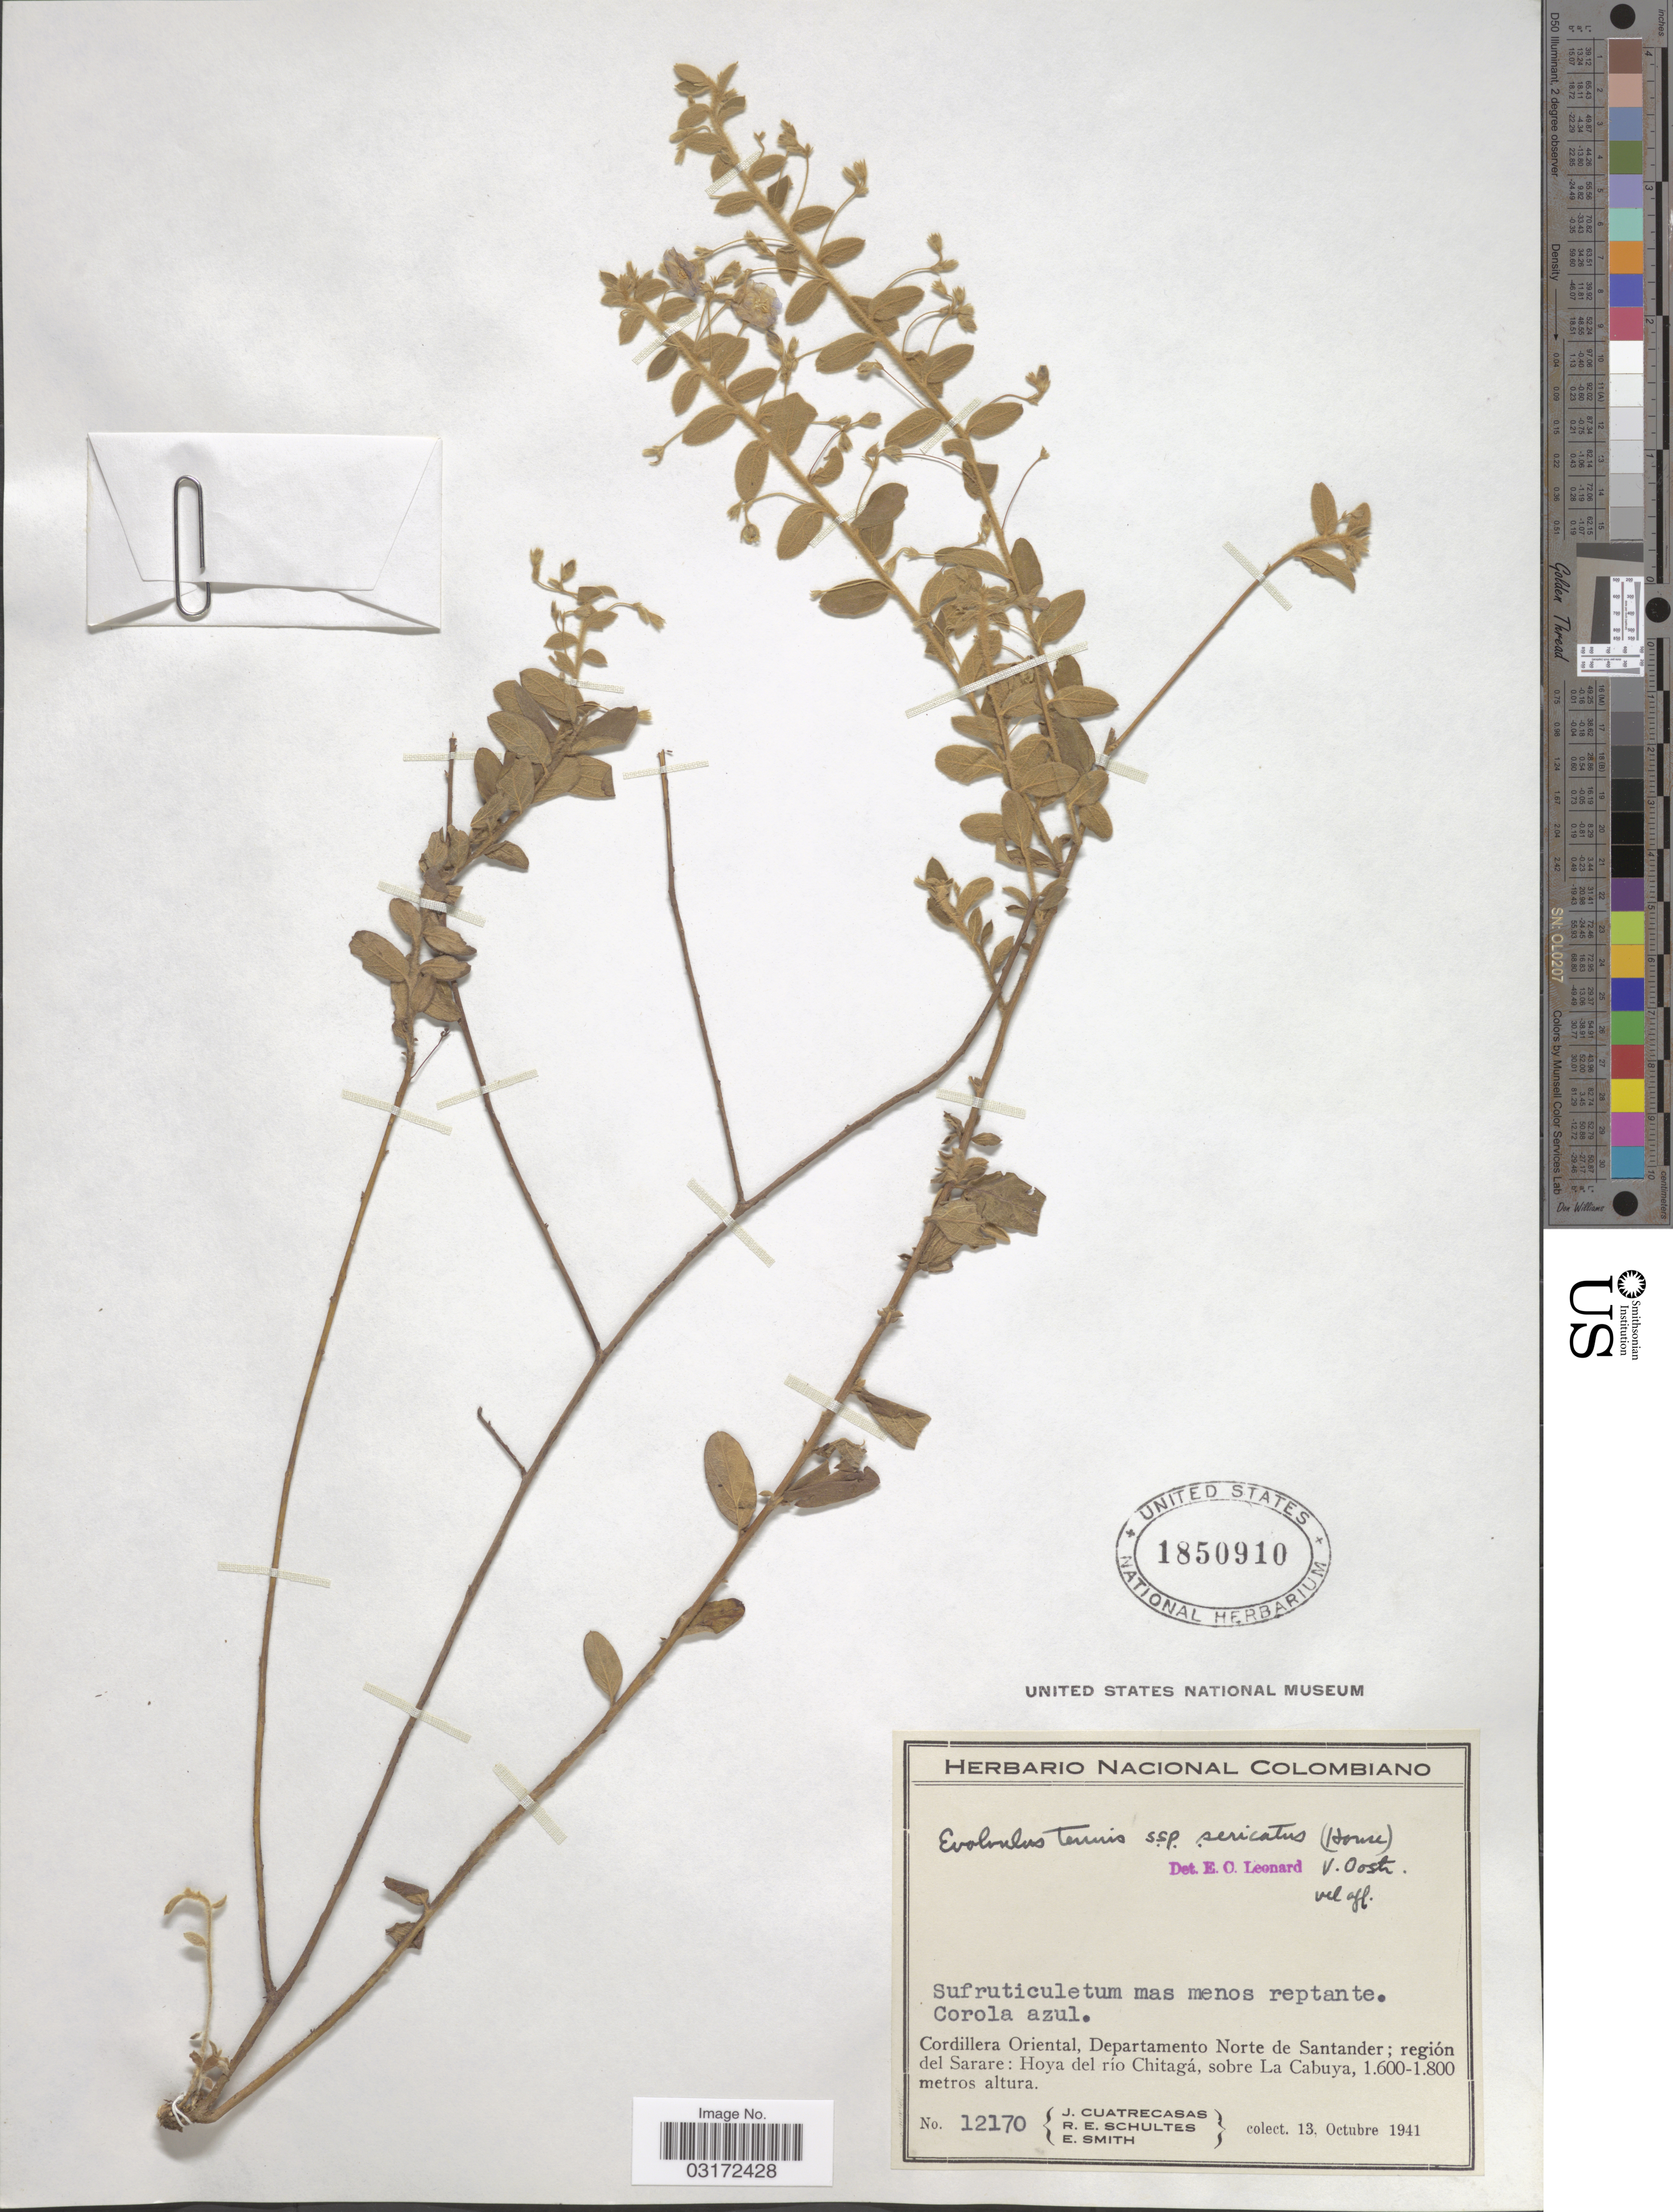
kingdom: Plantae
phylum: Tracheophyta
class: Magnoliopsida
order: Solanales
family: Convolvulaceae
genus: Evolvulus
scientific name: Evolvulus tenuis subsp. sericatus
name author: (House) Ooststr.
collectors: J. Cuatrecasas, R. E. Schultes & E. Smith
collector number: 12170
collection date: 1941-10-13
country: Colombia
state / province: Norte de Santander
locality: Cordillera Oriental, Departamento Norte de Santander; región del Sarare: Hoya del río Chitagá, sobre La Cabuya.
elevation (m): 1600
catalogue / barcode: US 1850910